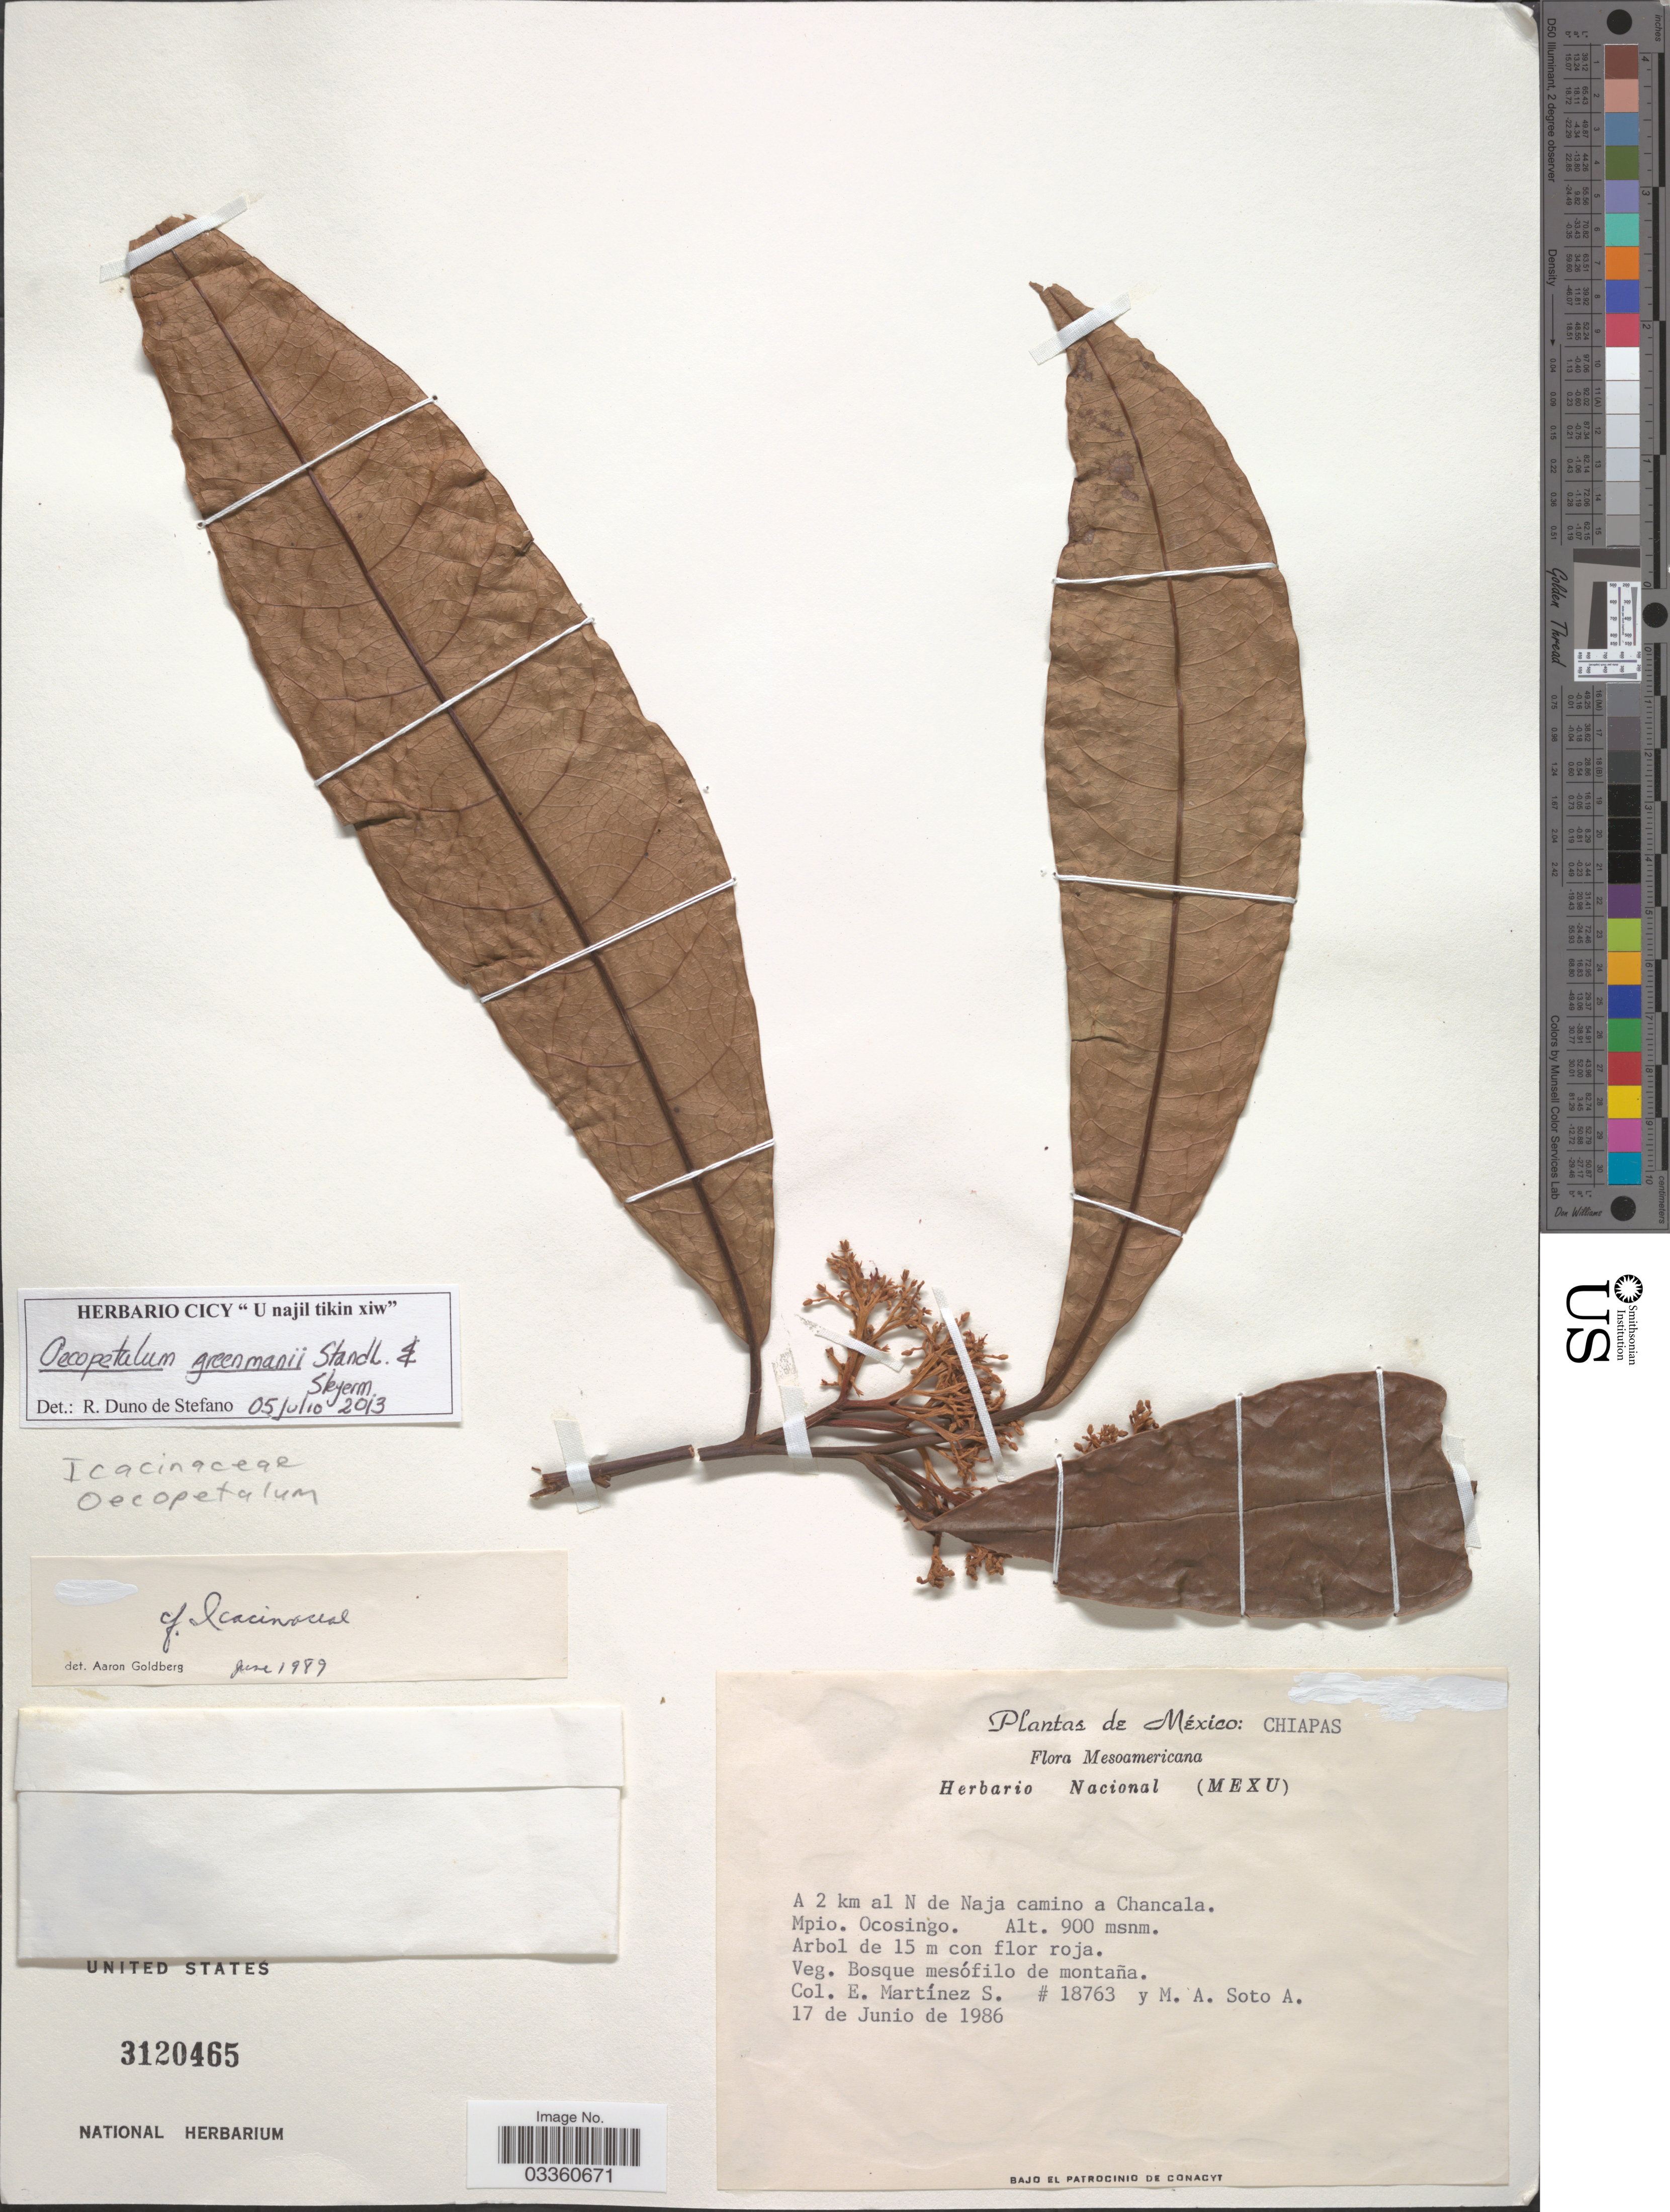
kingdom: Plantae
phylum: Tracheophyta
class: Magnoliopsida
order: Metteniusales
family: Metteniusaceae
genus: Oecopetalum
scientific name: Oecopetalum greenmanii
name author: Standl. & Steyerm.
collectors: E. M. Martínez S. & M. Soto Arenas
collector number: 18763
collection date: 1986-06-17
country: Mexico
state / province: Chiapas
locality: A 2 km al N de Naja camino a Chancala. Mpio. Ocosingo.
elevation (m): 900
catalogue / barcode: US 3120465